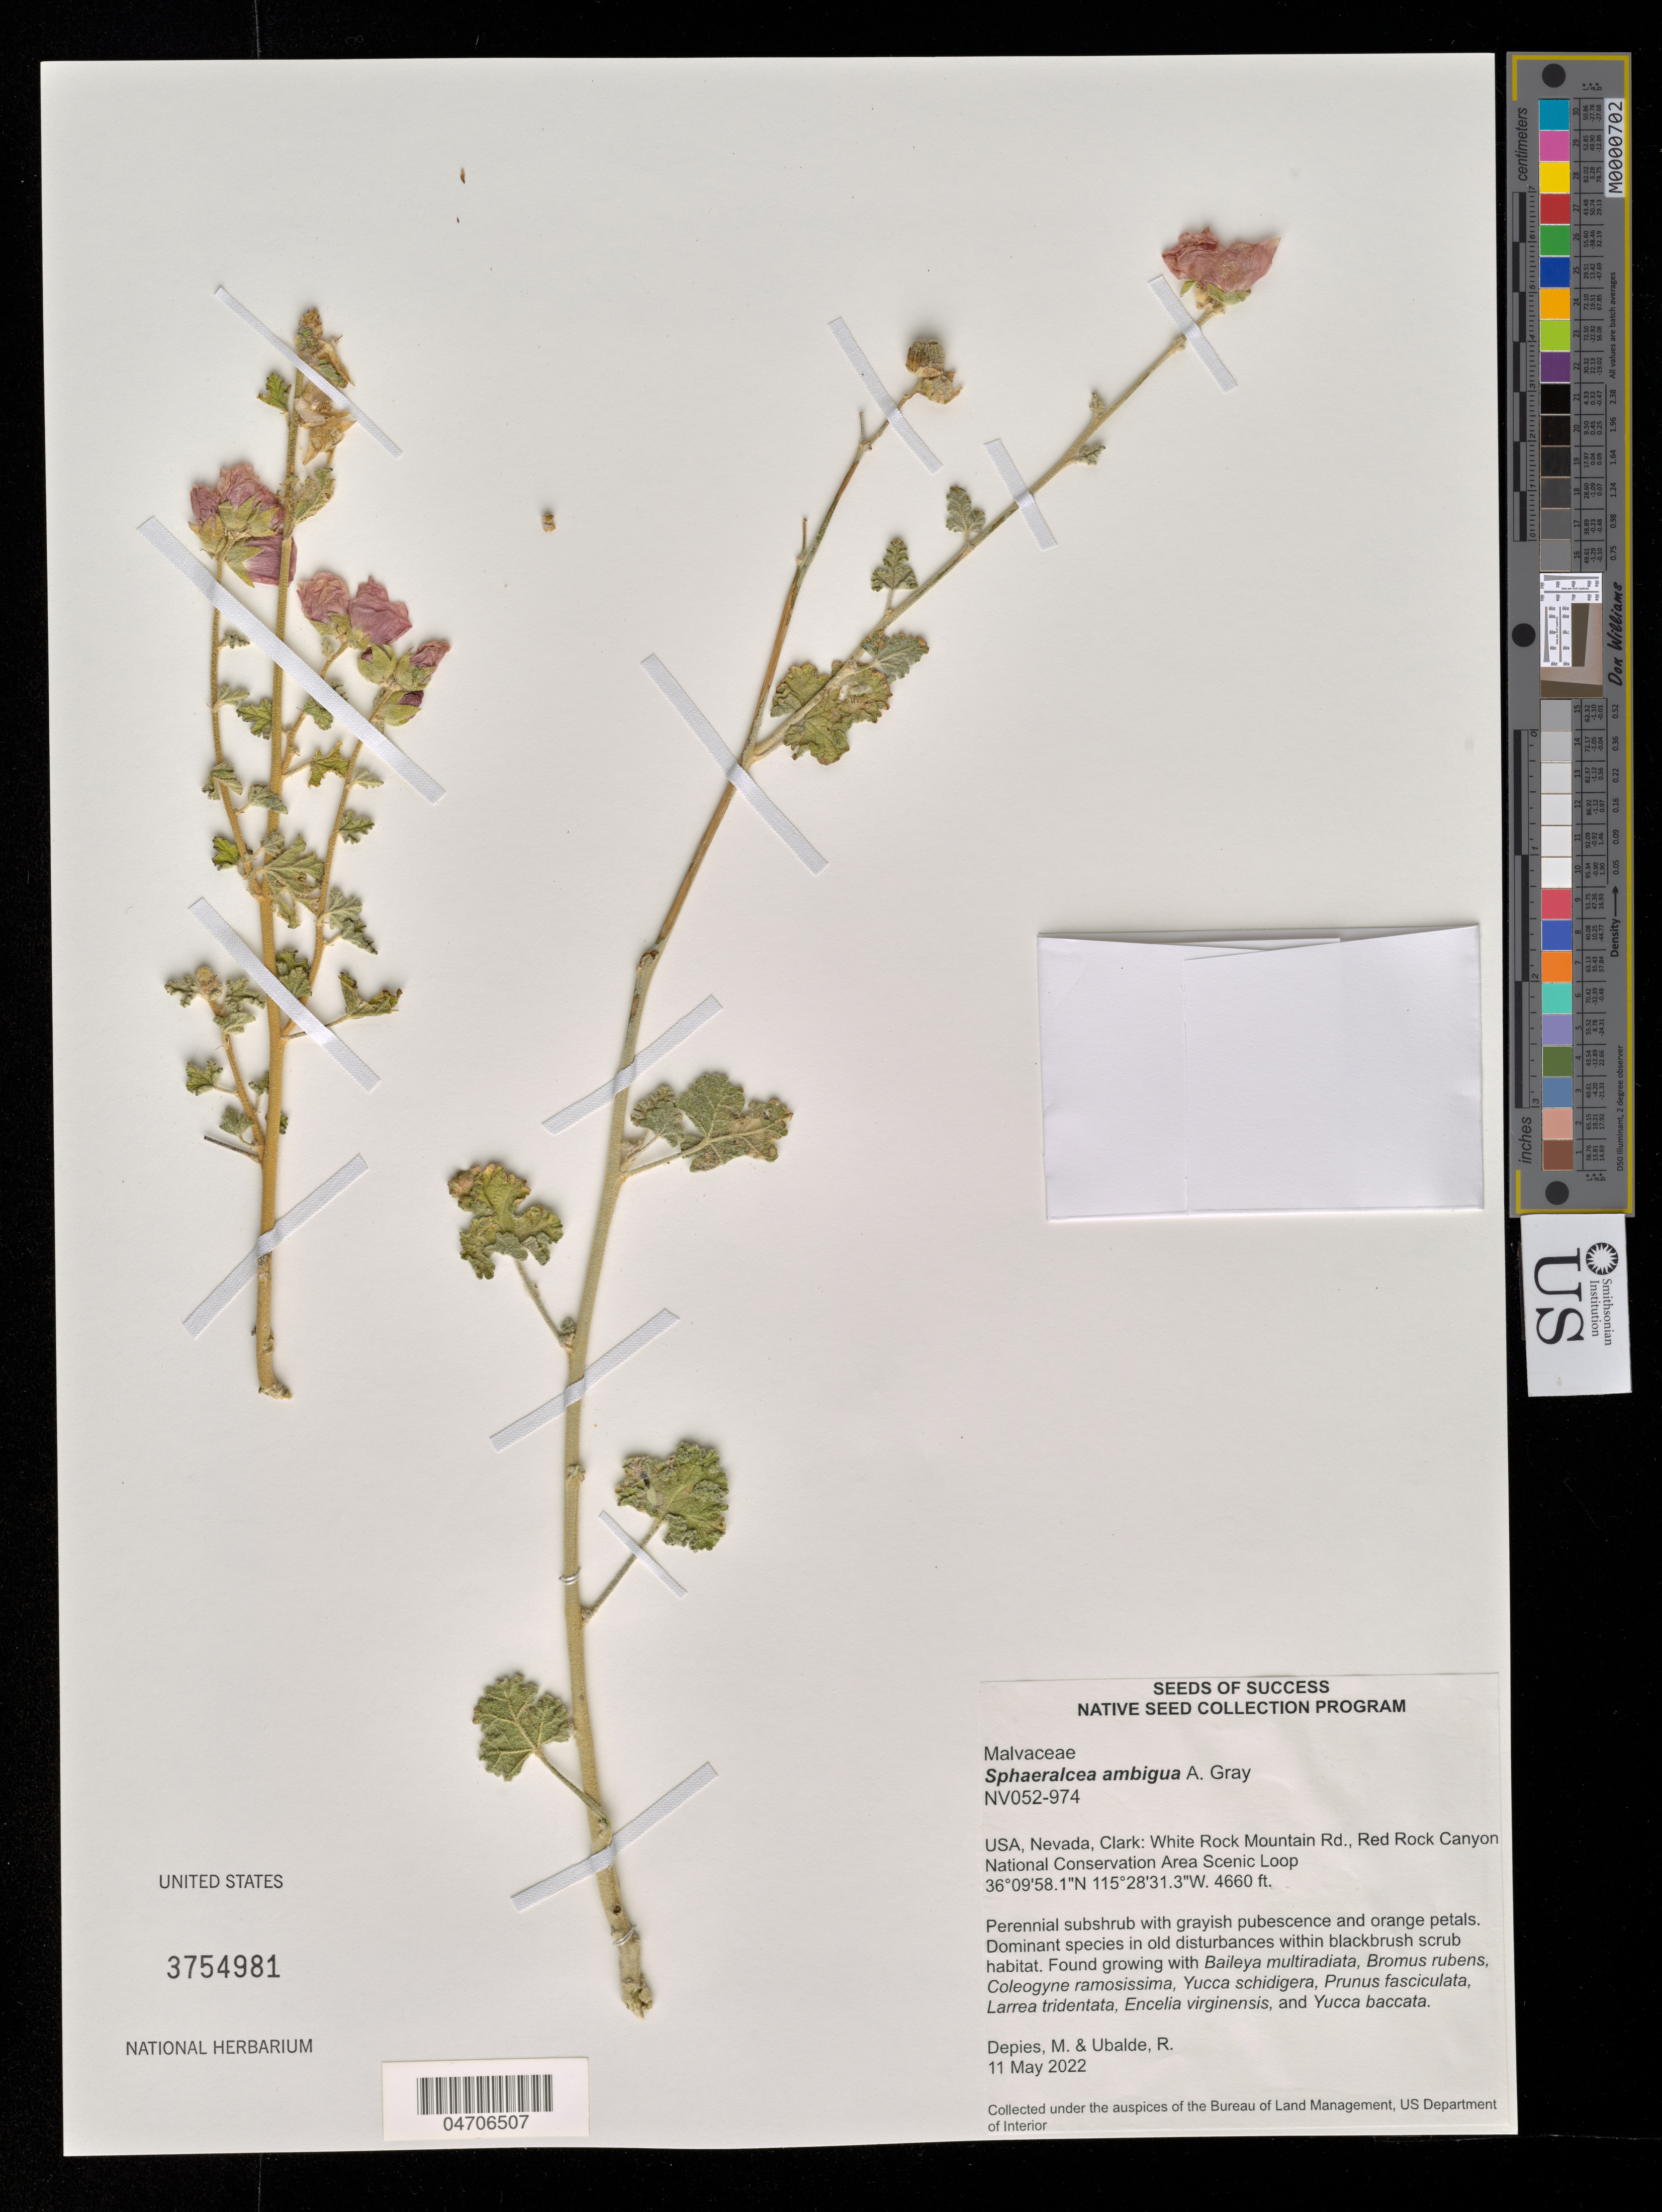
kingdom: Plantae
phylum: Tracheophyta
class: Magnoliopsida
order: Malvales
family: Malvaceae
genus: Sphaeralcea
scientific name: Sphaeralcea ambigua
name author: A. Gray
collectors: M. Depies & R. Ubalde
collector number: NV052-974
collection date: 2022-05-11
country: United States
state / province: Nevada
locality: Clark: White Rock Mountain Rd., Red Rock Canyon National Conservation Area Scenic Loop.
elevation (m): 1420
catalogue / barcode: US 3754981